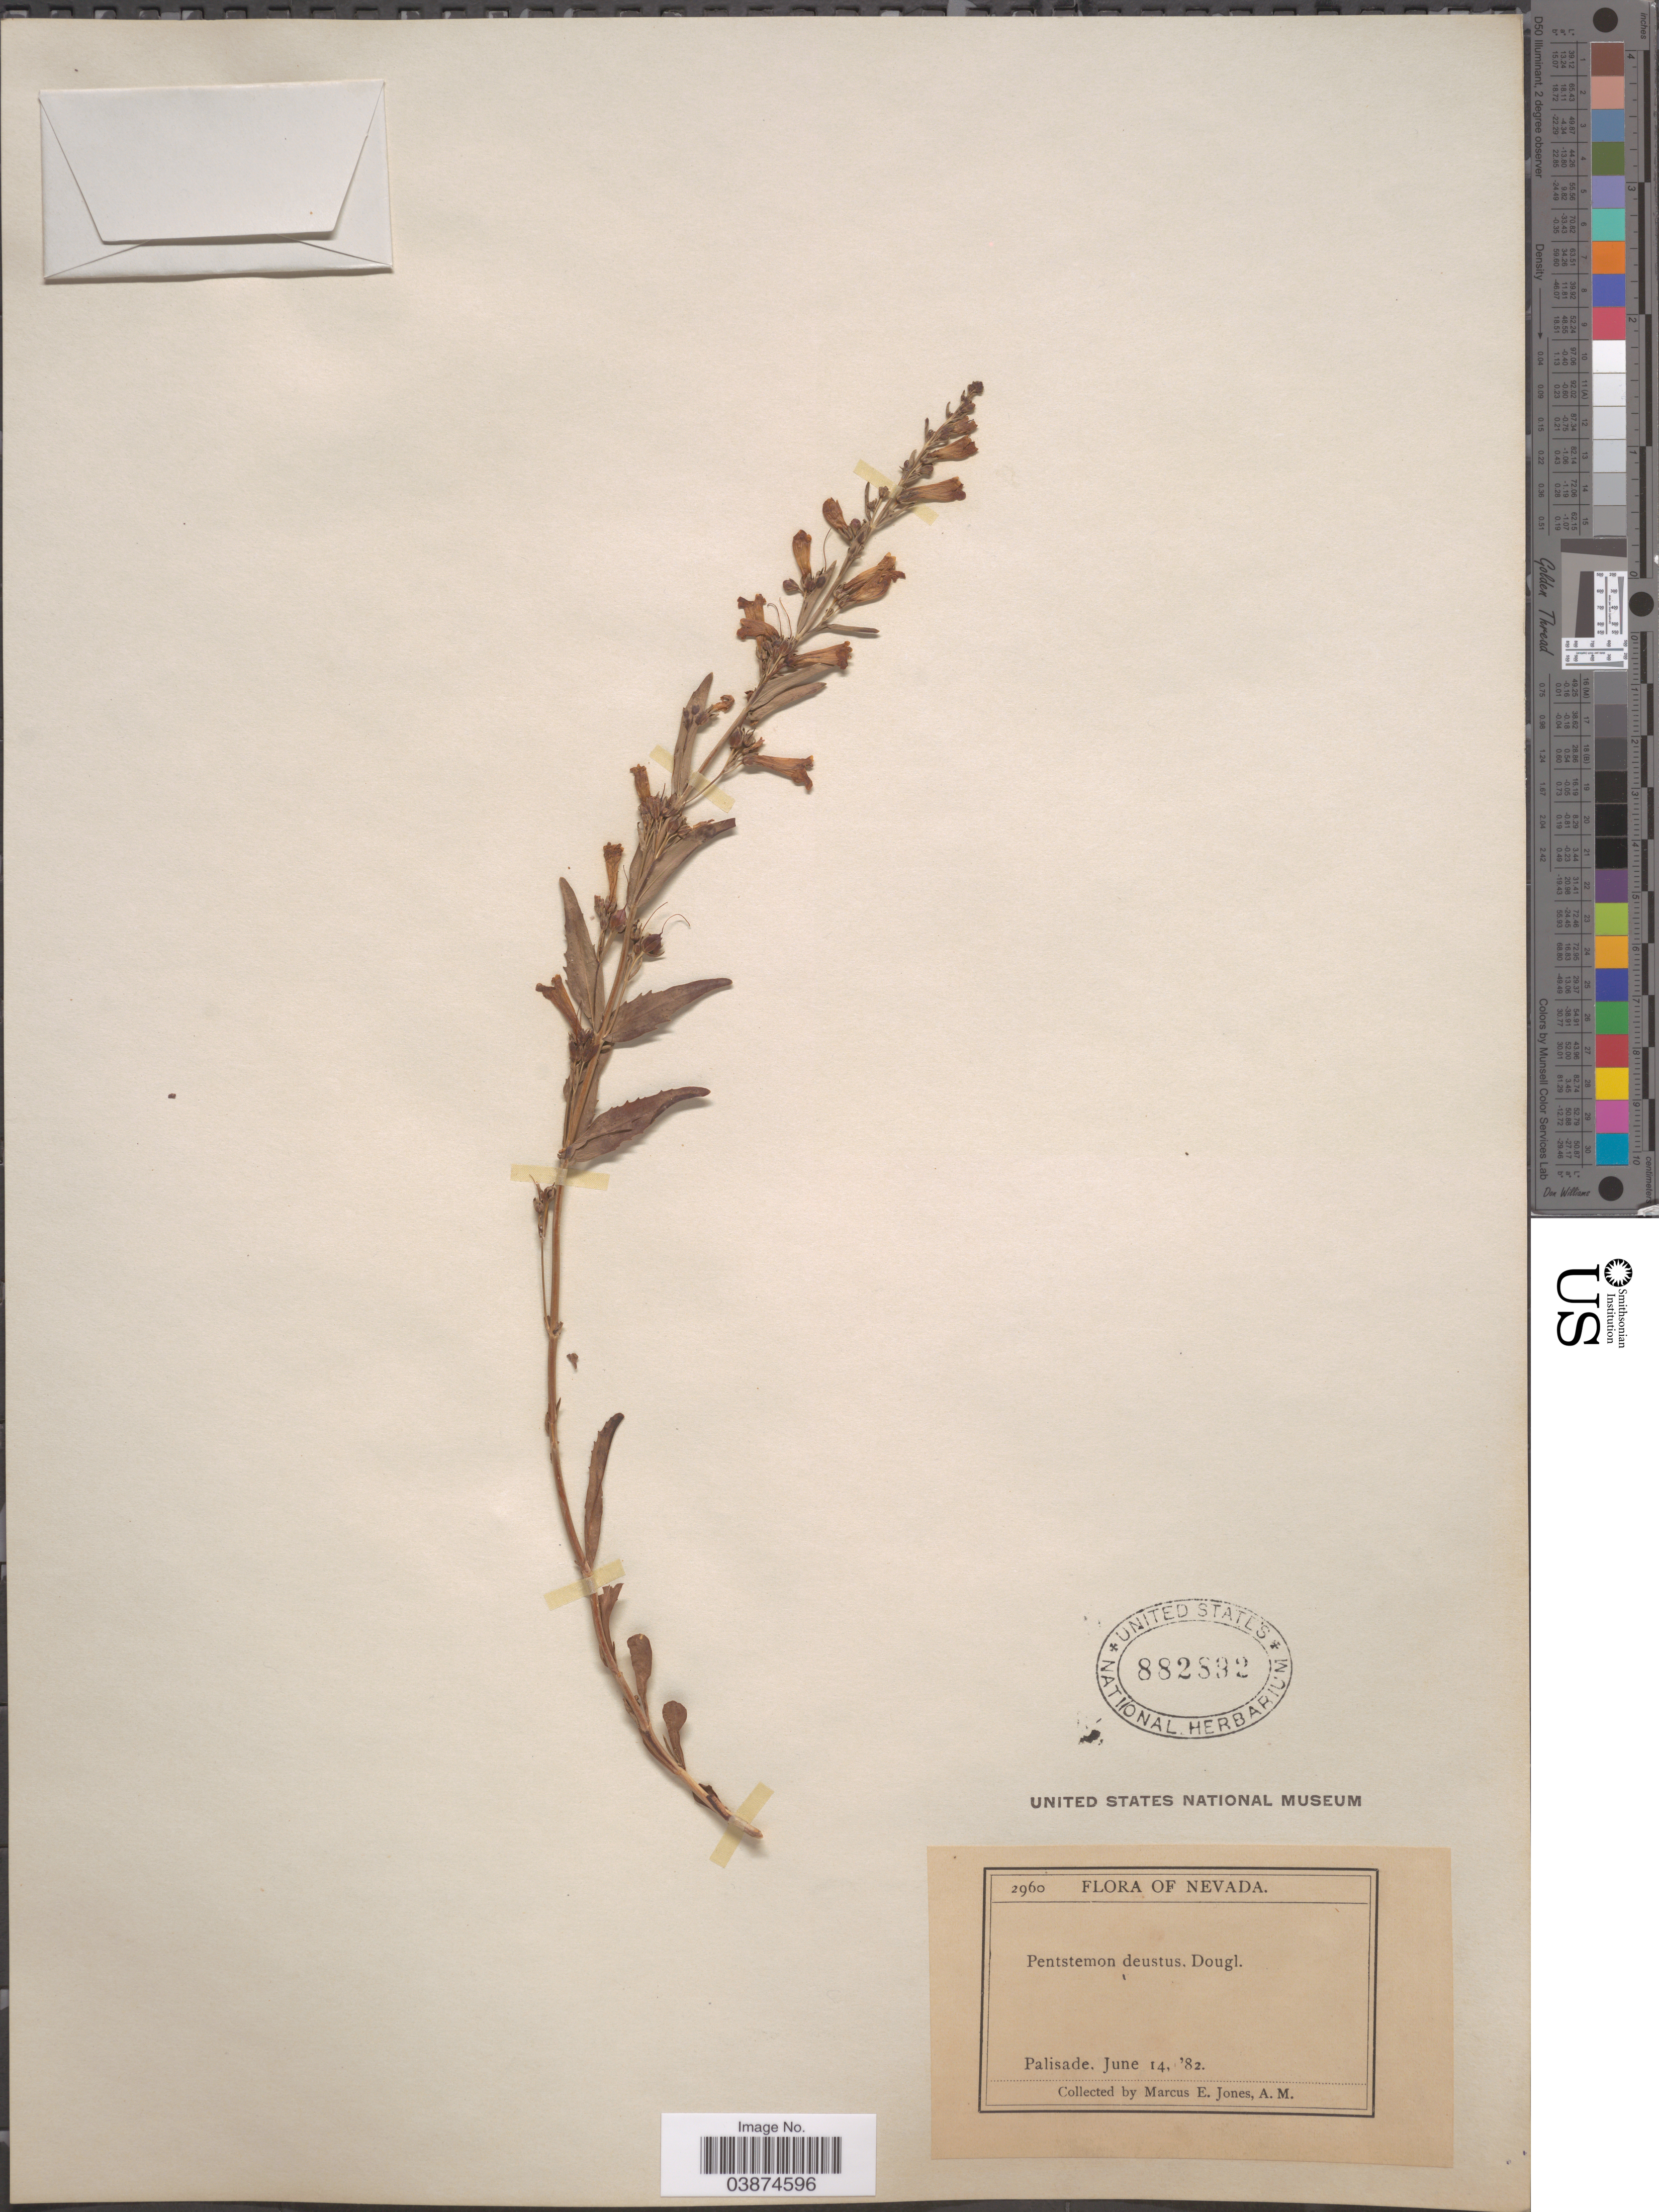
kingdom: Plantae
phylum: Tracheophyta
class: Magnoliopsida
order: Lamiales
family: Plantaginaceae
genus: Penstemon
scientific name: Penstemon deustus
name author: Douglas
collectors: M. E. Jones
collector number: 2960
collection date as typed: Transcribed d/m/y: 14/6/82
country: United States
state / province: Nevada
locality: Palisade.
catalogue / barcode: US 882892